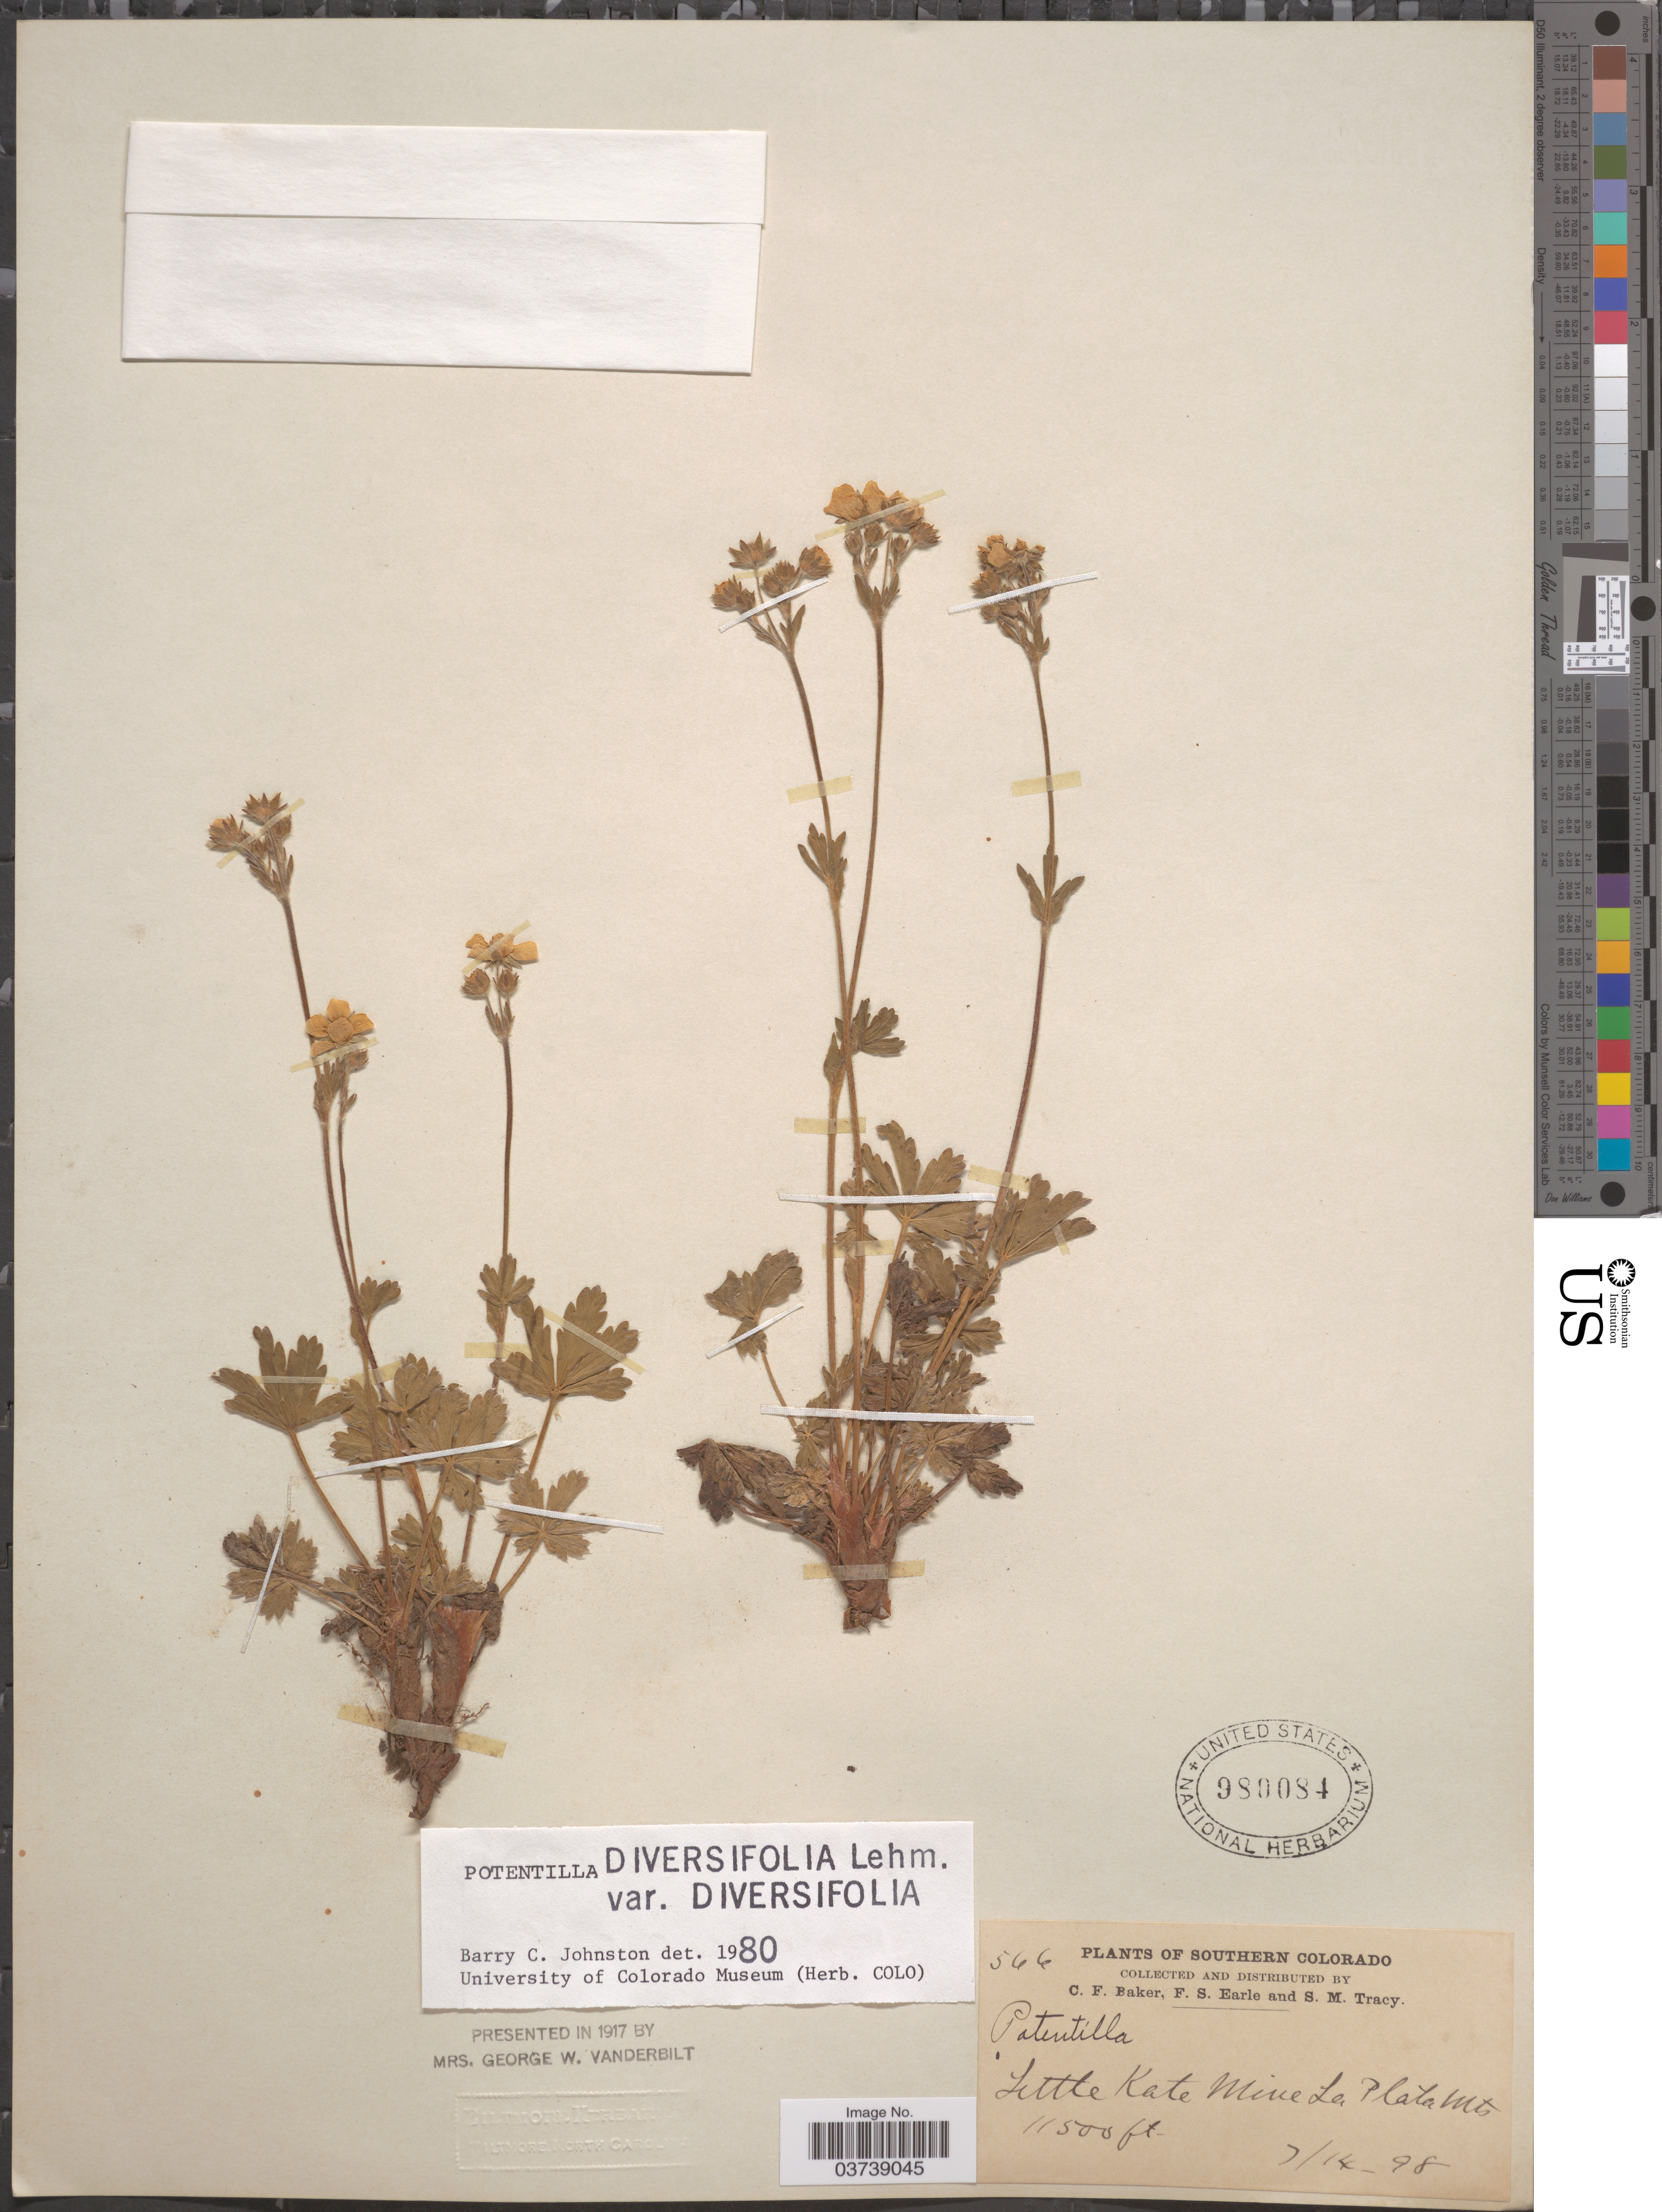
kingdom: Plantae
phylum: Tracheophyta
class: Magnoliopsida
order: Rosales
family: Rosaceae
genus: Potentilla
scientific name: Potentilla diversifolia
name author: Lehm.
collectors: C. F. Baker, F. S. Earle & S. M. Tracy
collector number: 566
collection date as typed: Transcribed d/m/y: 14/7/98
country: United States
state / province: Colorado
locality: Southern Colorado. Little Kate Mine La Plata Mts.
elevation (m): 3505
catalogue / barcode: US 980084